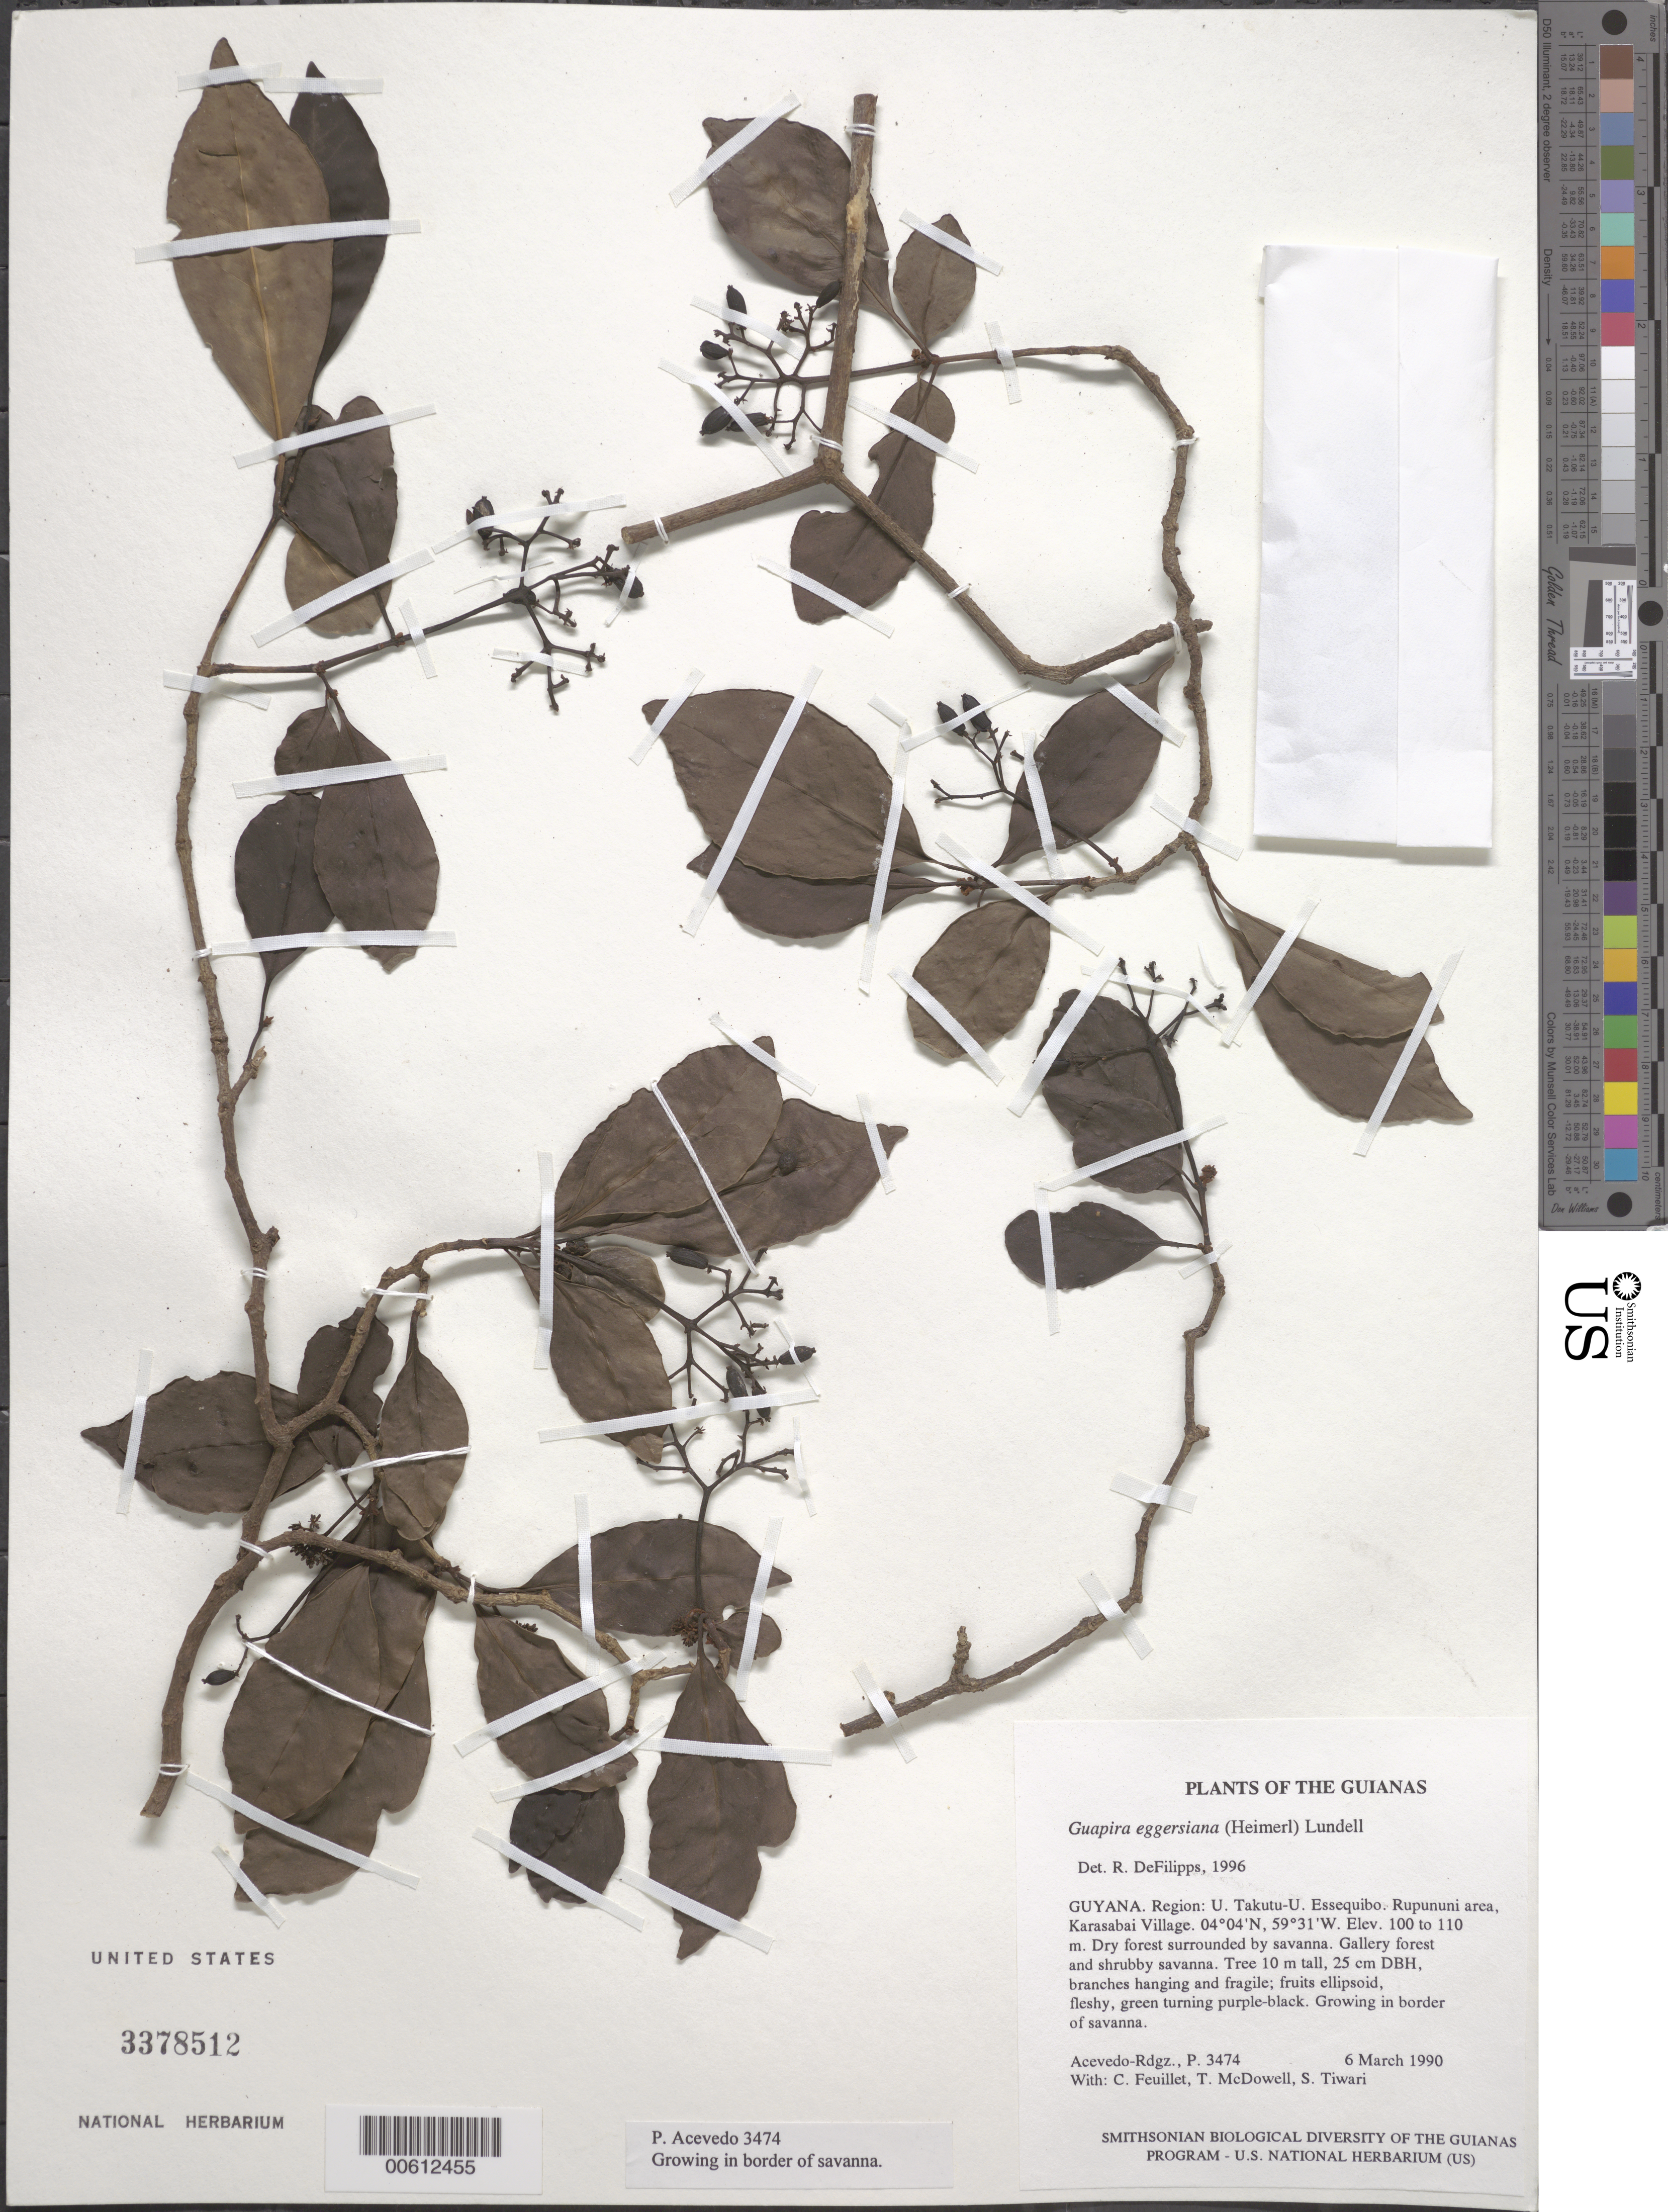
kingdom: Plantae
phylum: Tracheophyta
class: Magnoliopsida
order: Caryophyllales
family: Nyctaginaceae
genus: Guapira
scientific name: Guapira eggersiana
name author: (Heimerl) Lundell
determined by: DeFilipps, R. A.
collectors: P. Acevedo-Rodr., C. Feuillet, T. McDowell & S. Tiwari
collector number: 3474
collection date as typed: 06 Mar 1990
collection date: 1990-03-06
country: Guyana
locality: U. Takutu - U. Essequibo. Rupununi area, Karasabai Village.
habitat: Dry forest surrounded by savanna. Gallery forest and shrubby savanna.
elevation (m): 100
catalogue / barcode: US 3378512